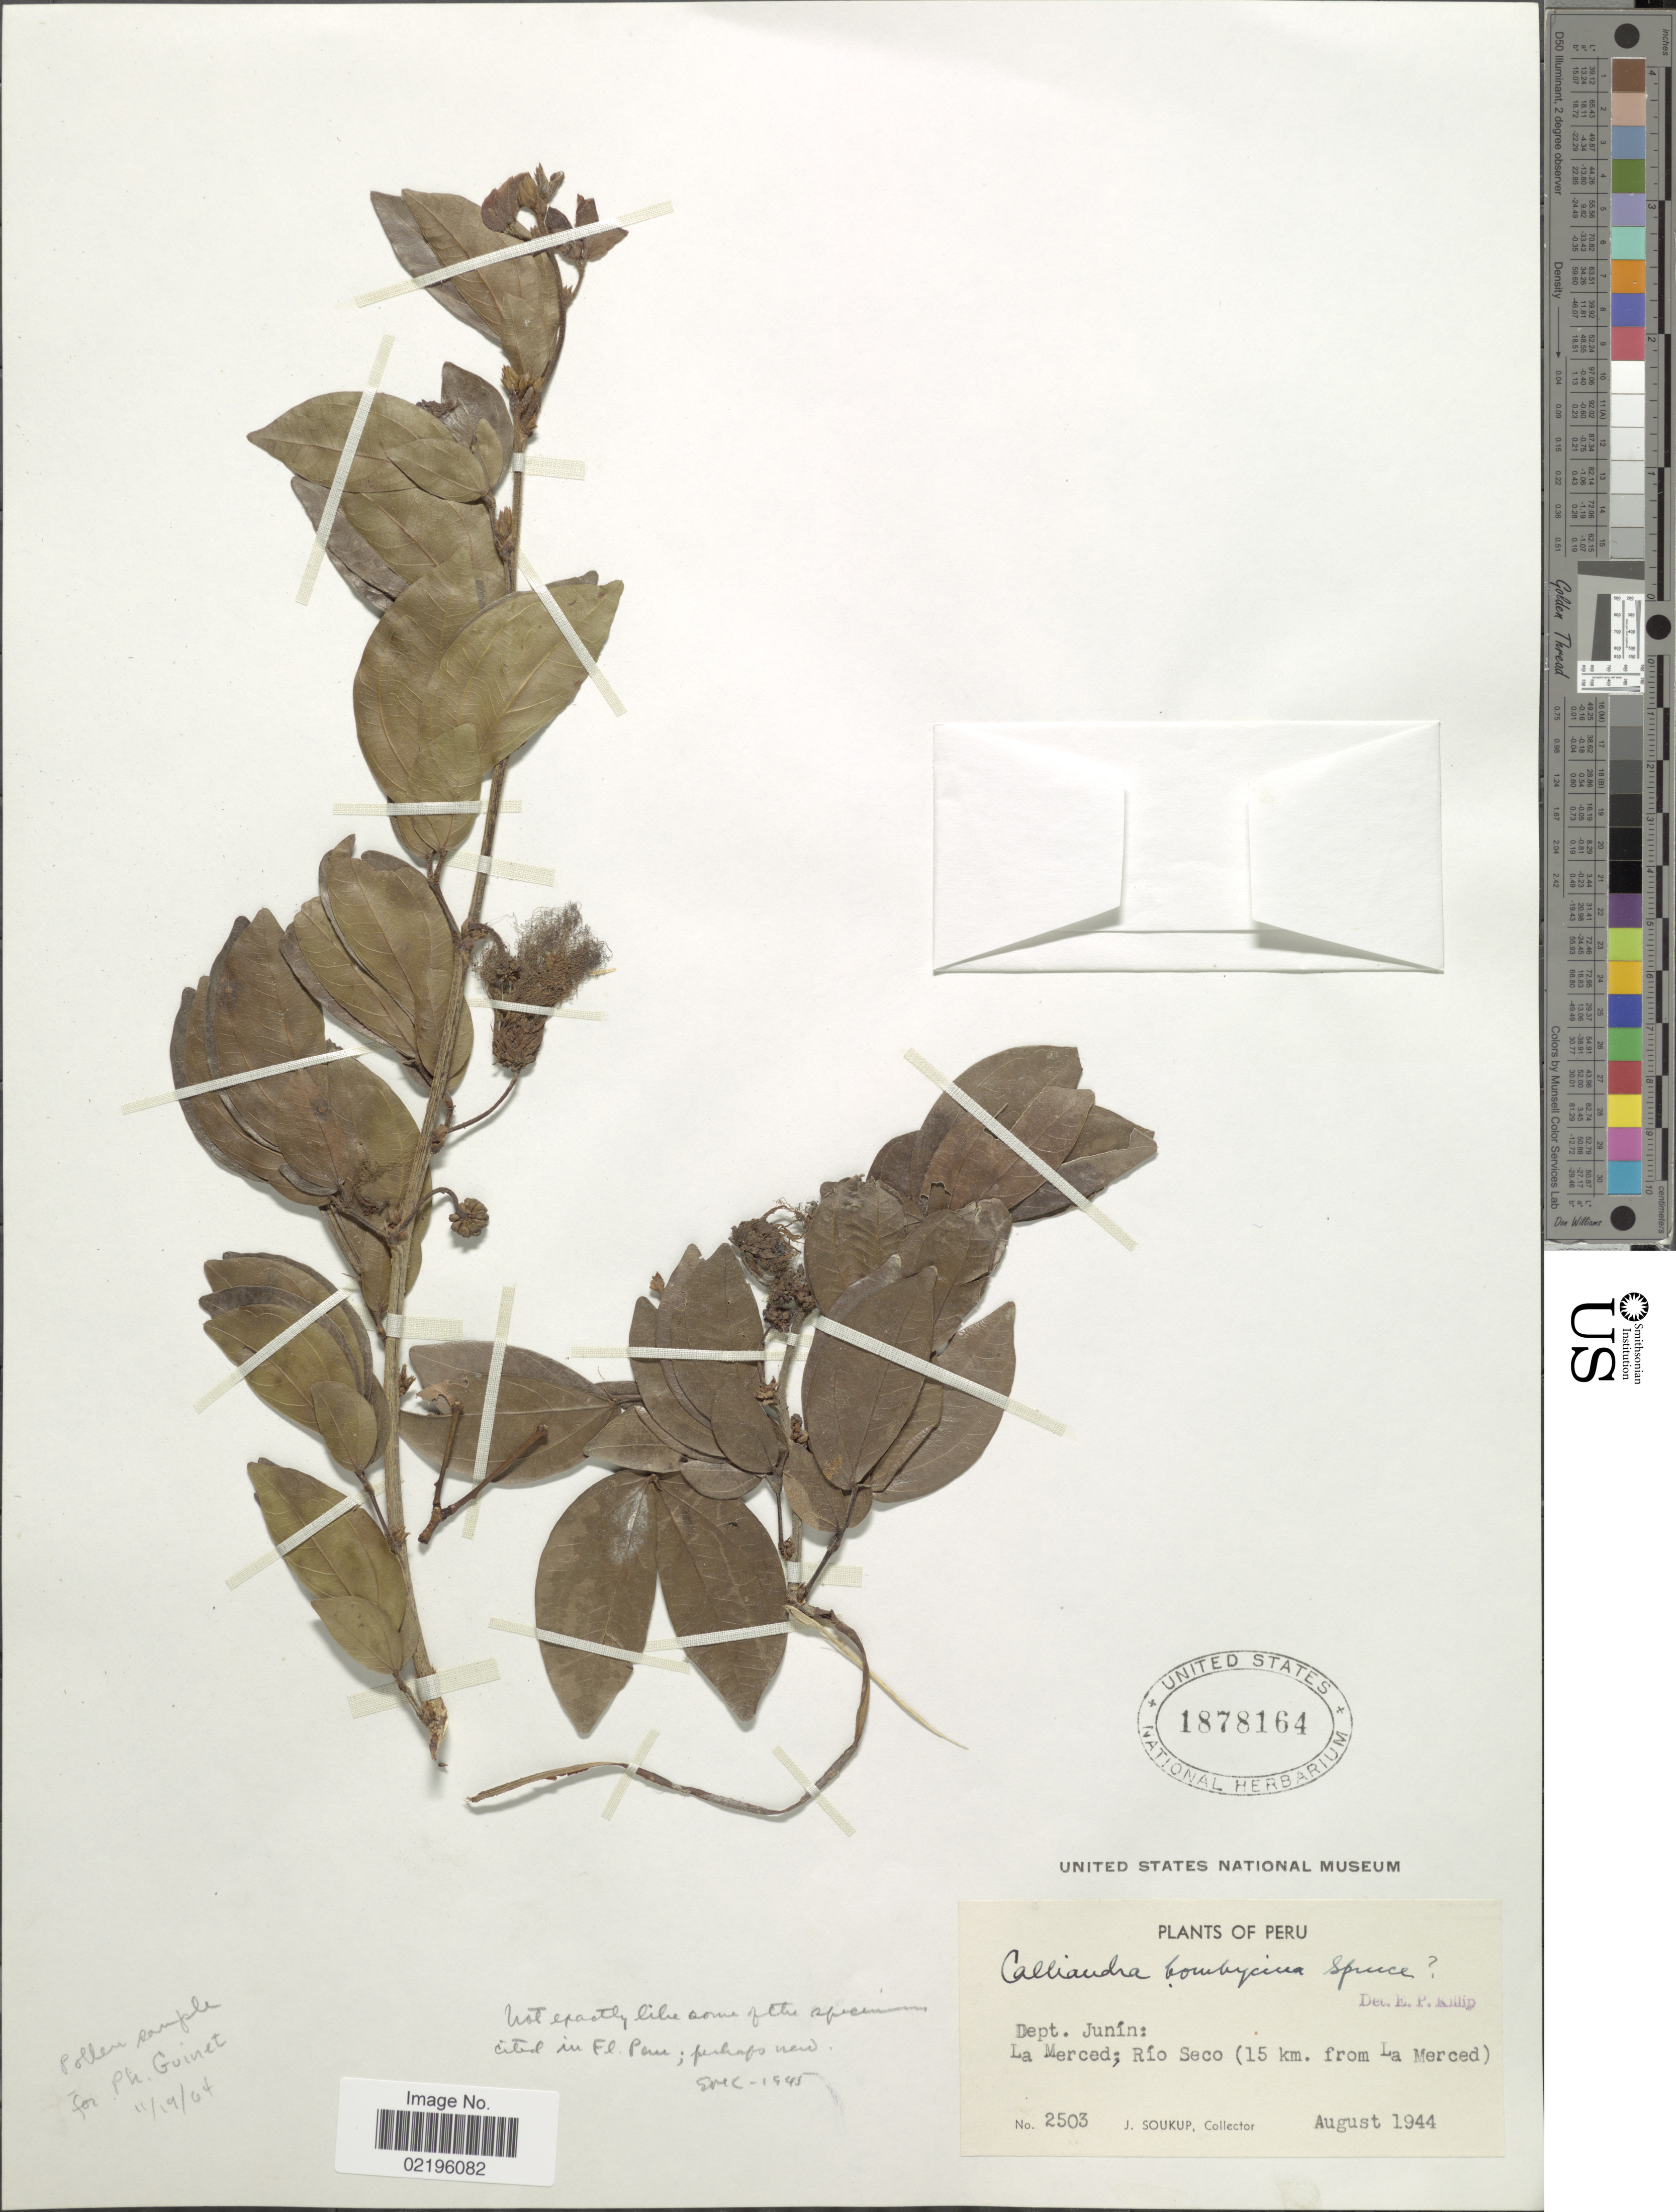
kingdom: Plantae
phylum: Tracheophyta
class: Magnoliopsida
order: Fabales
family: Fabaceae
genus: Calliandra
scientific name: Calliandra bombycina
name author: Benth. ex Spruce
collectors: J. Soukup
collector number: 2503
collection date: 1944-08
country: Peru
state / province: Junín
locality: Dept. Junin: La Merced; Rio Seco ( 15 km. from La Merced)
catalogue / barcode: US 1878164